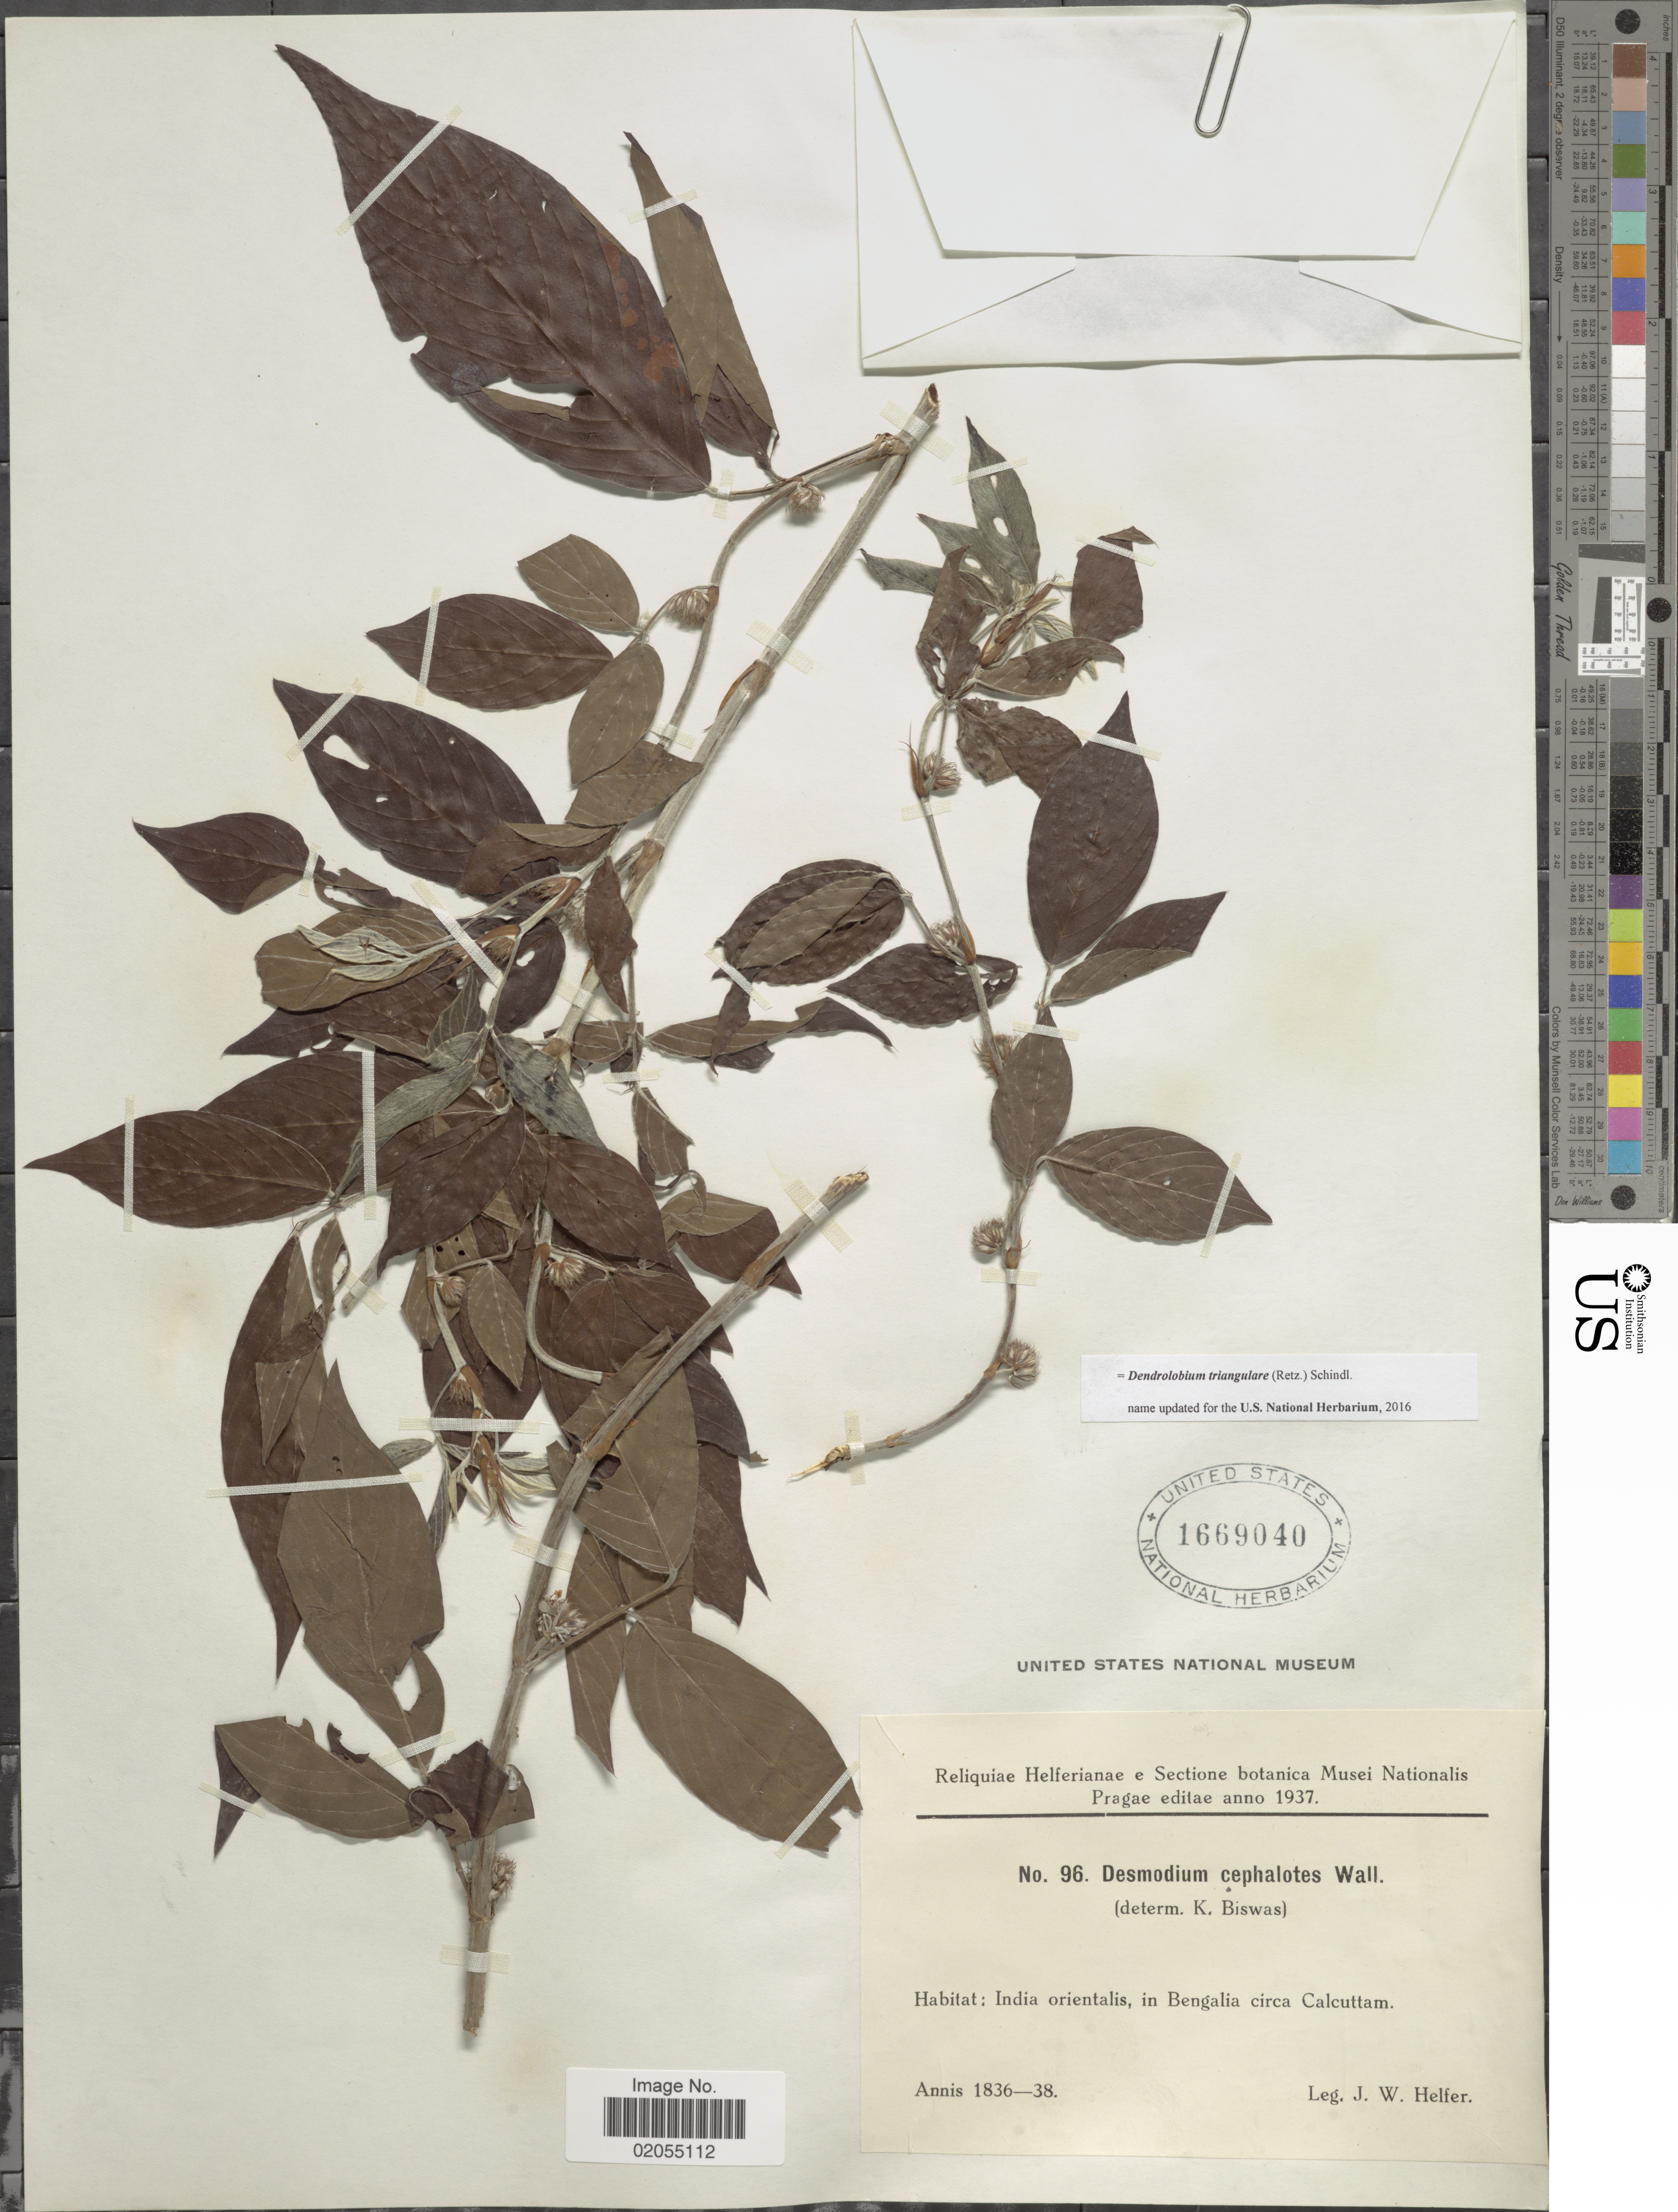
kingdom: Plantae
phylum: Tracheophyta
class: Magnoliopsida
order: Fabales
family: Fabaceae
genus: Dendrolobium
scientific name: Dendrolobium triangulare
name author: (Retz.) Schindl.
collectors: J. W. Helfer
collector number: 96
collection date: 1836/1838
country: India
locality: India orientalis, in Bengalia circa Calcuttam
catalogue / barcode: US 1669040